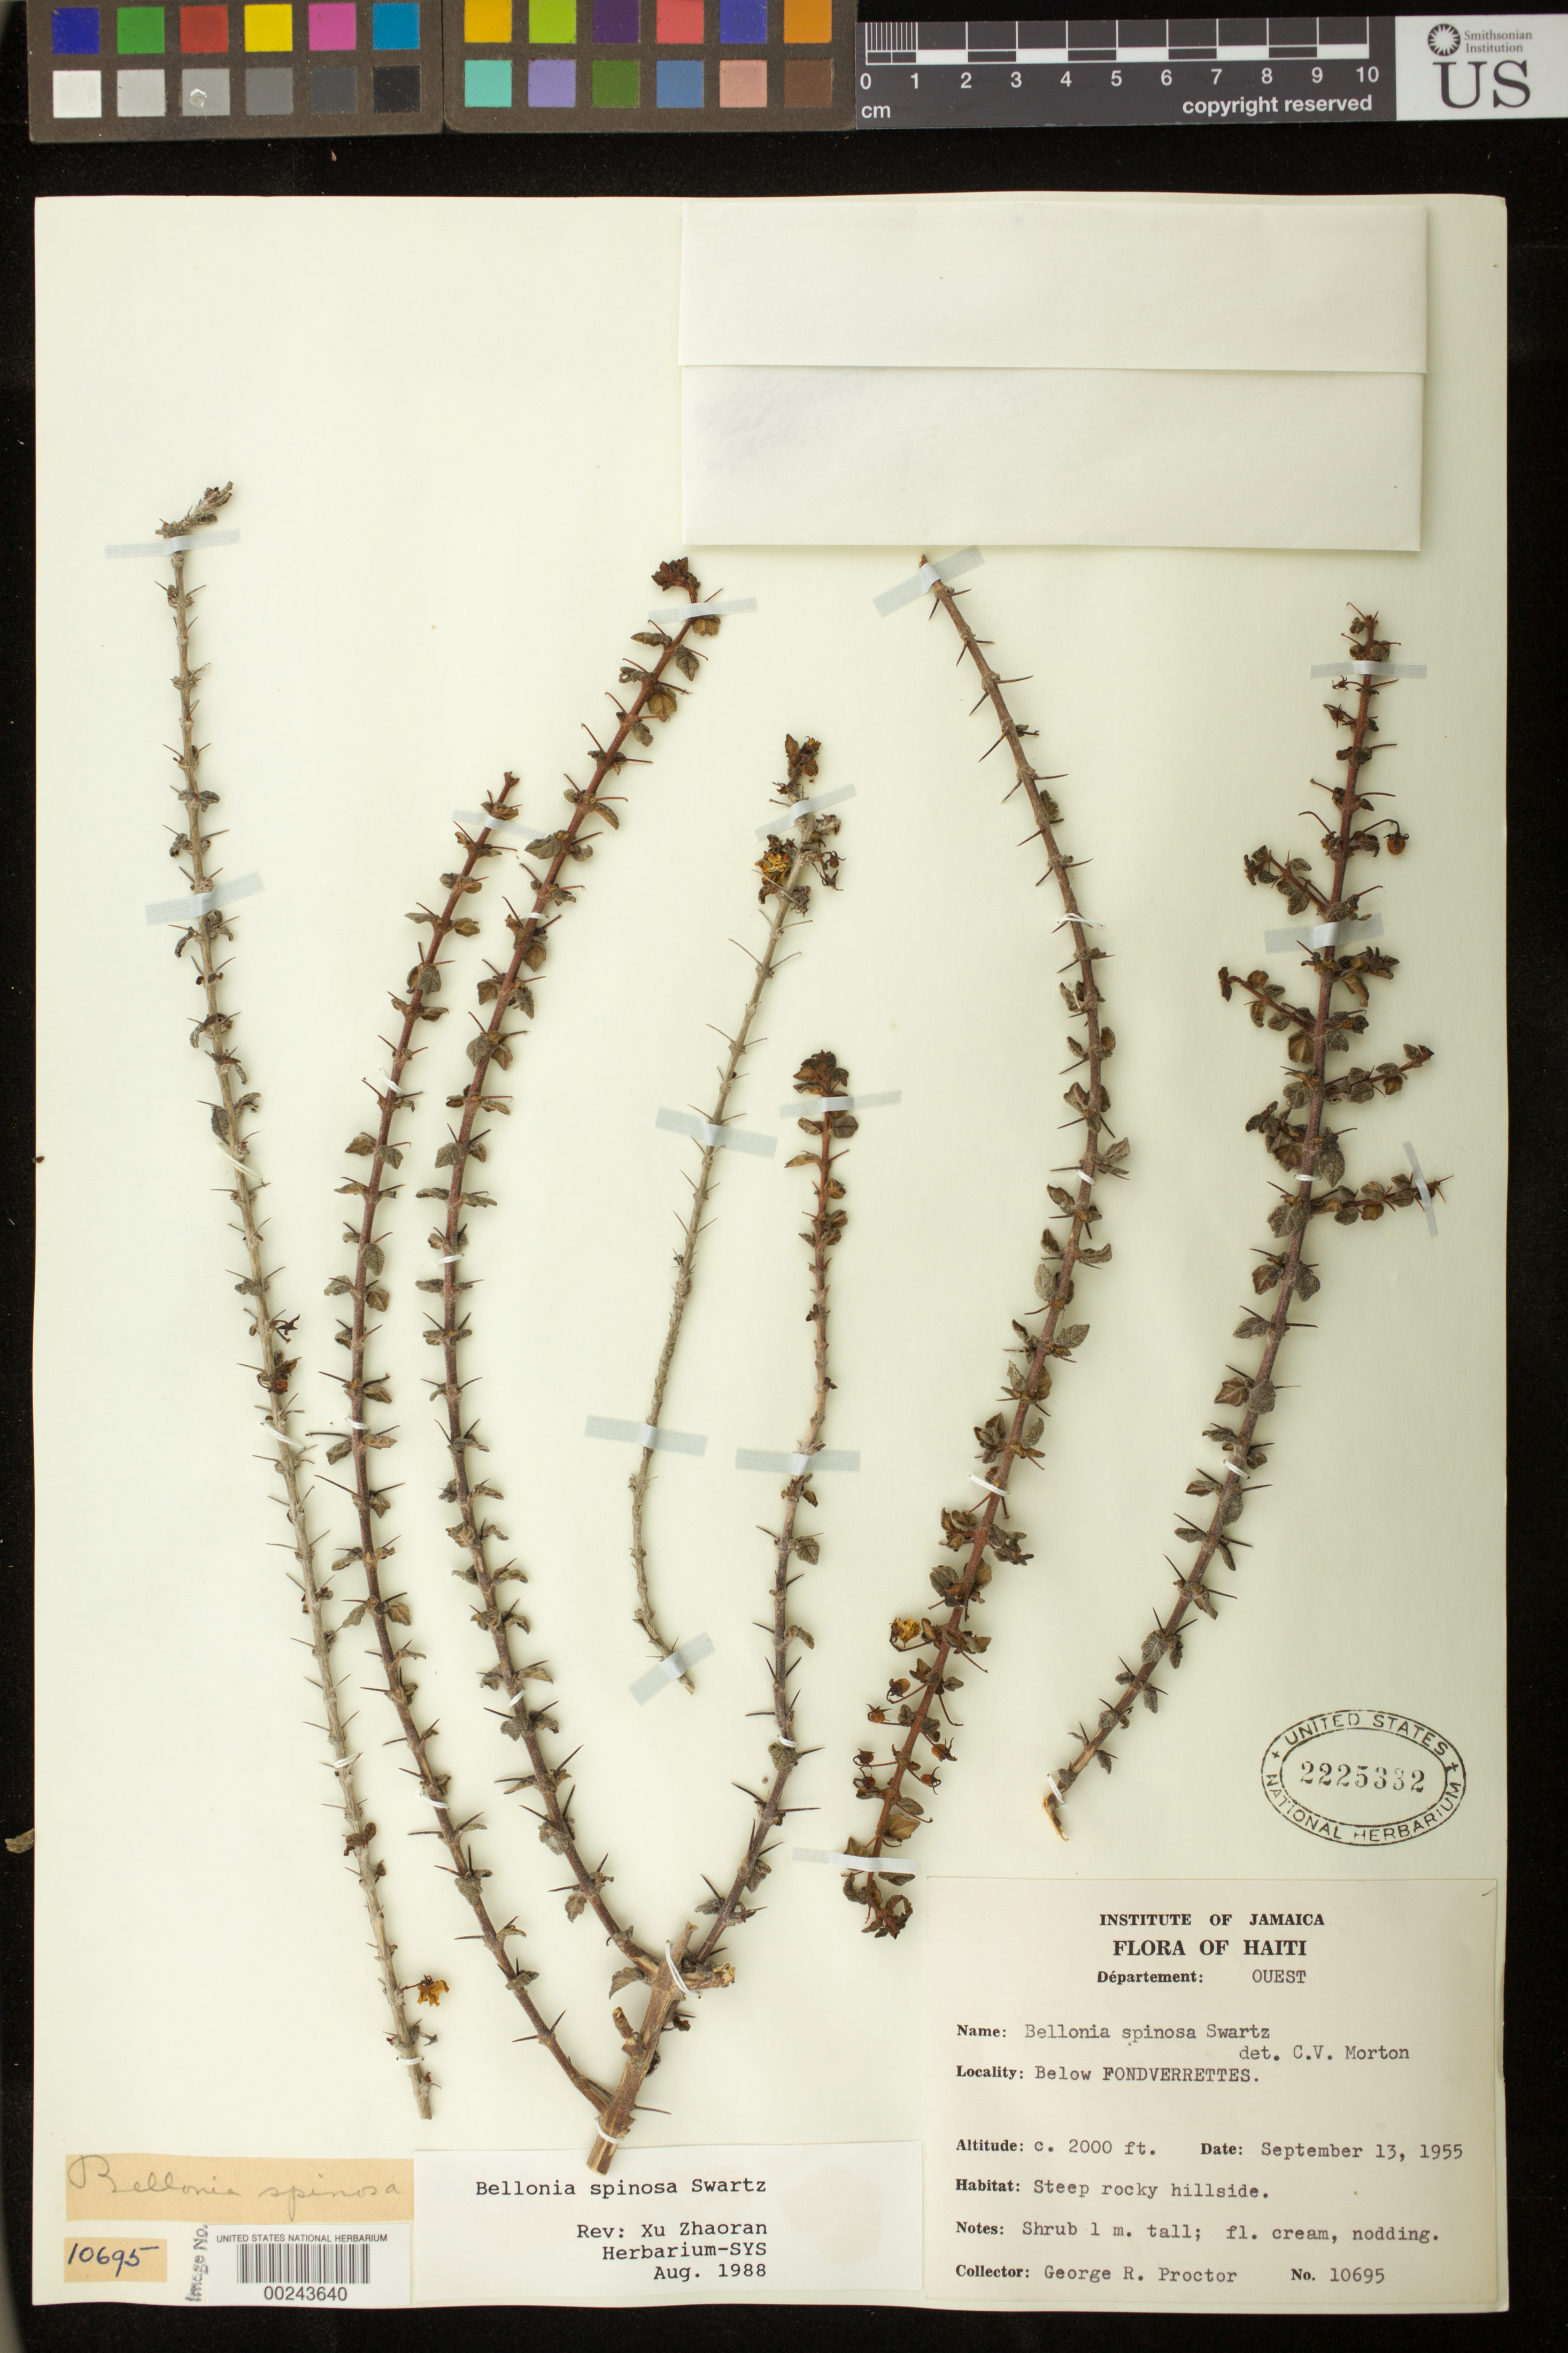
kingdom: Plantae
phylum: Tracheophyta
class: Magnoliopsida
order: Lamiales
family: Gesneriaceae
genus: Bellonia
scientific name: Bellonia spinosa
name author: Sw.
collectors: G. R. Proctor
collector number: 10695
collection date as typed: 13 Sep 1955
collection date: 1955-09-13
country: Haiti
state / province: Ouest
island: Hispaniola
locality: below Fondverrettes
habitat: Steep rocky hillside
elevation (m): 610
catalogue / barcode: US 2225332